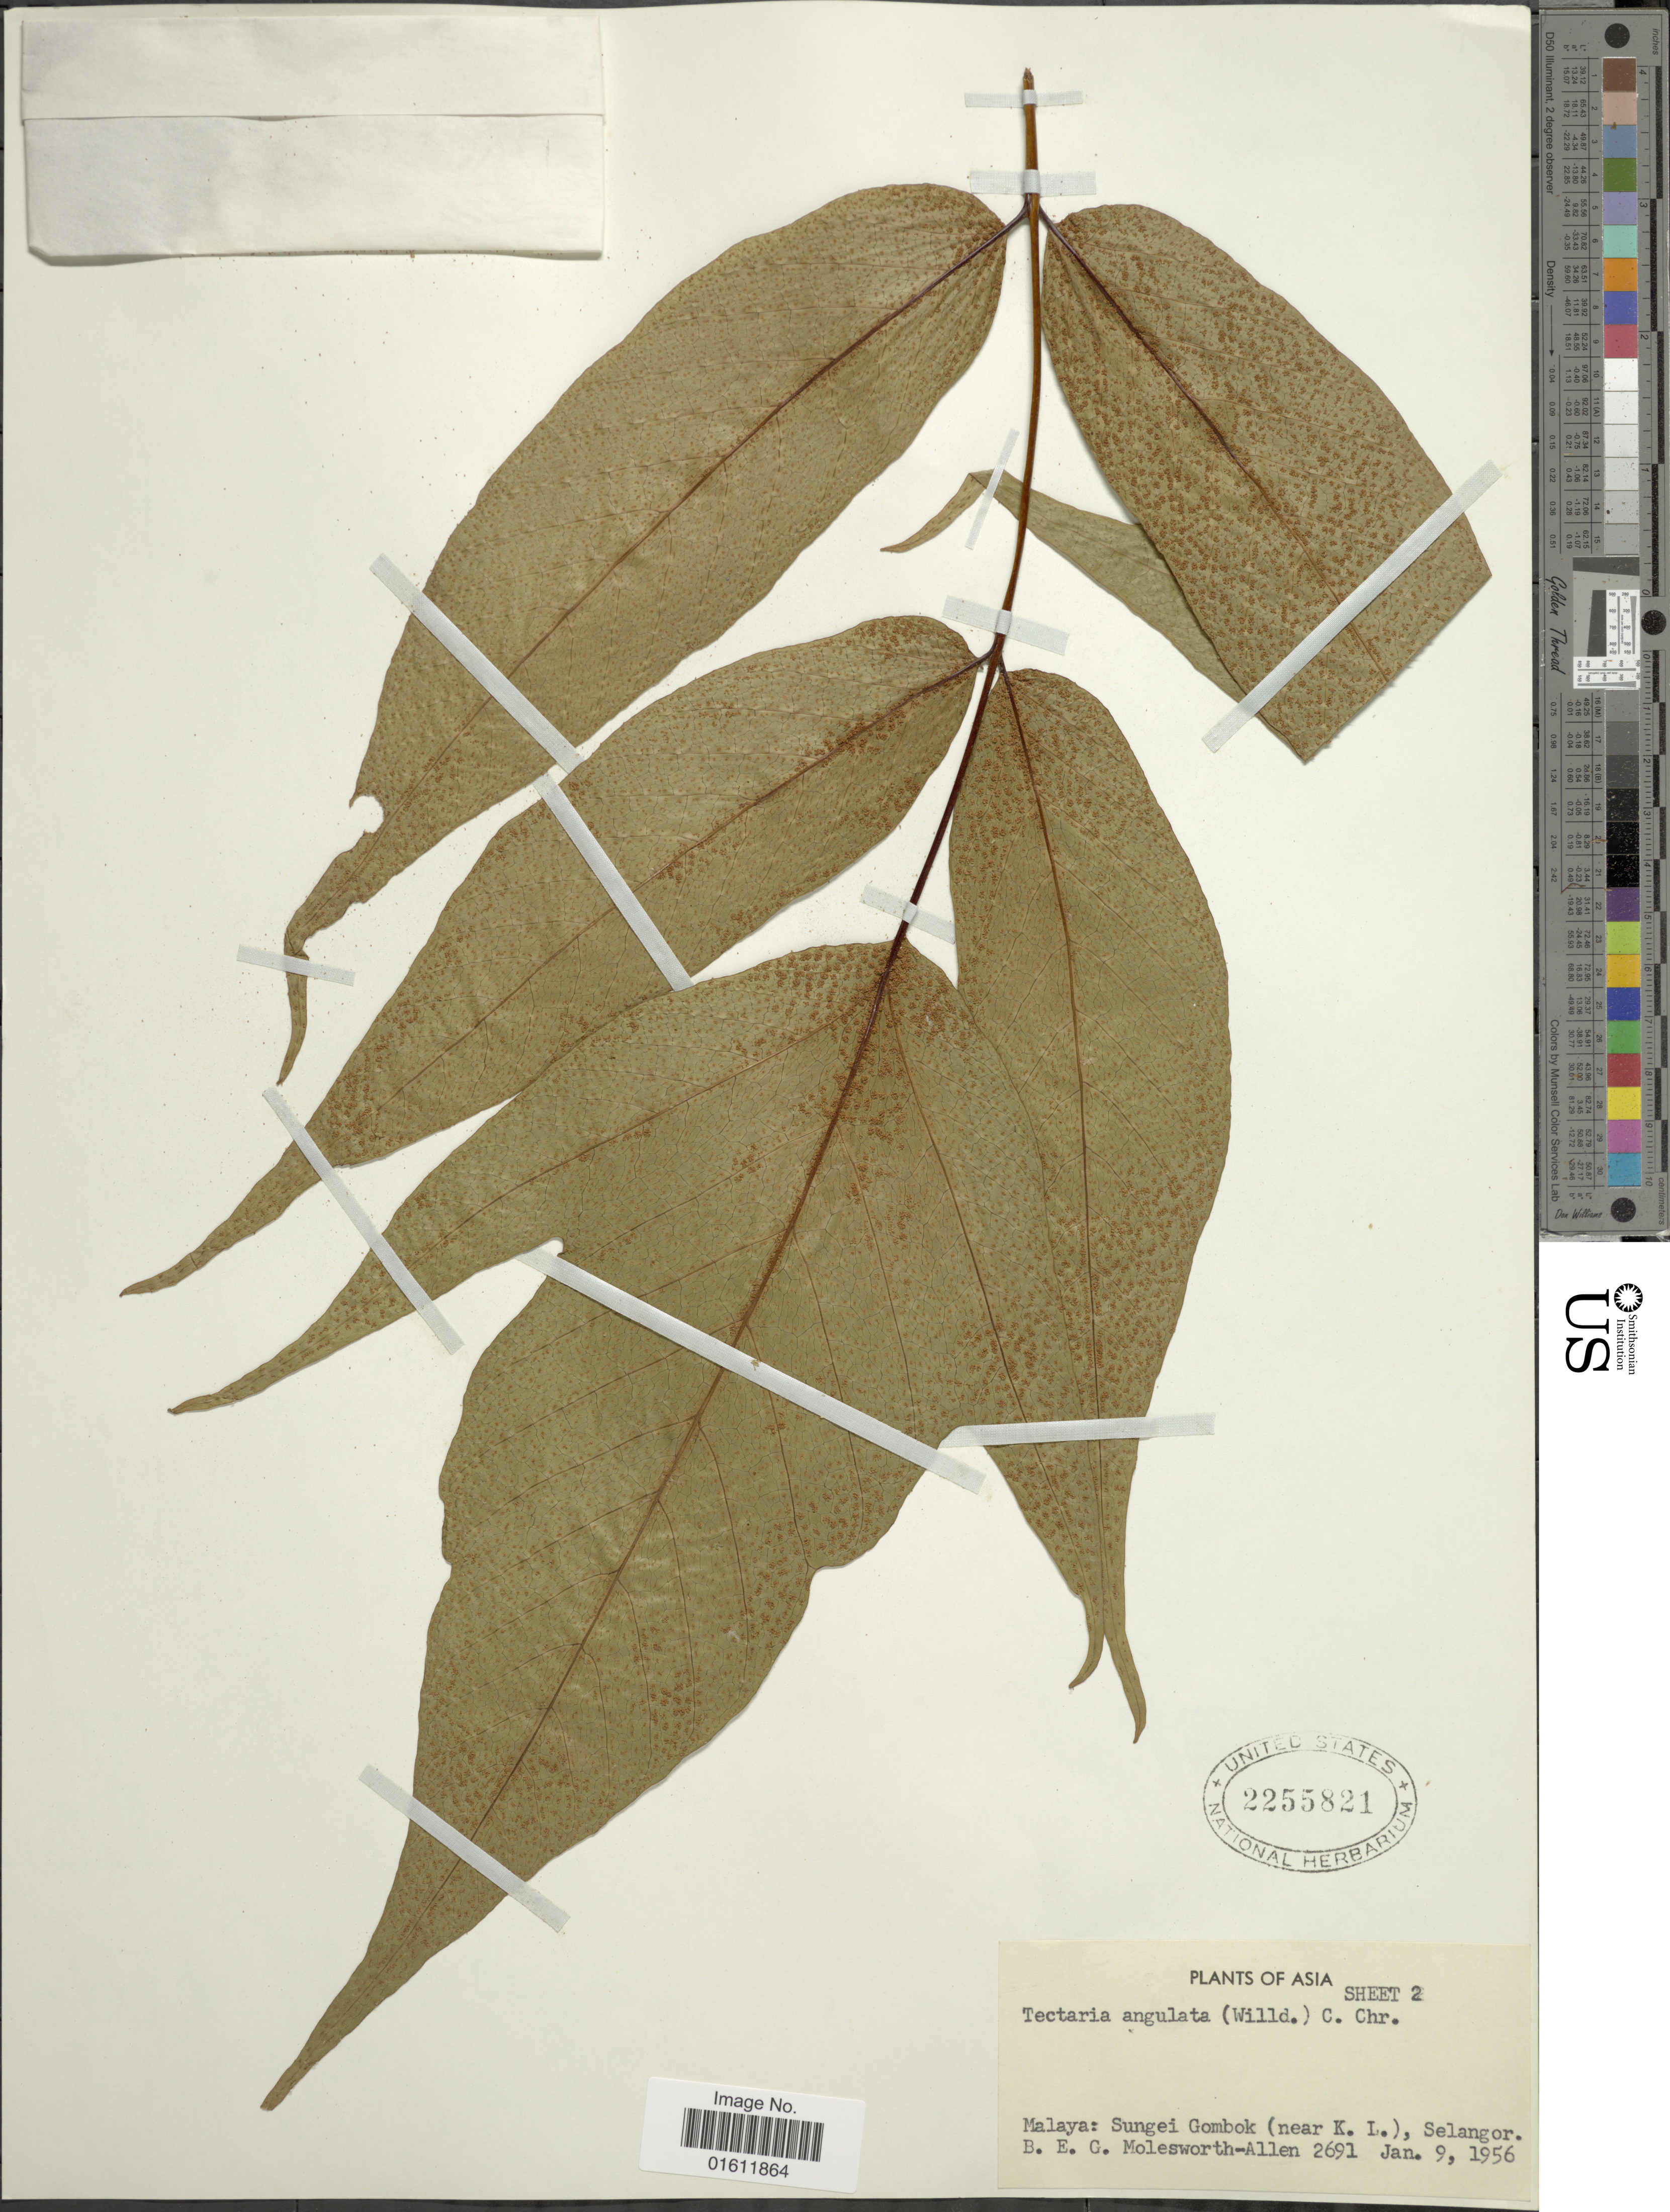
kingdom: Plantae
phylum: Tracheophyta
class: Polypodiopsida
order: Polypodiales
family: Tectariaceae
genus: Tectaria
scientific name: Tectaria angulata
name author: (Willd.) Copel.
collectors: B. E. G. Molesworth-Allen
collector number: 2691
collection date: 1956-01-09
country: Malaysia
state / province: Selangor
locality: Sungei Gombok (near K.L.).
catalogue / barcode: US 2255821